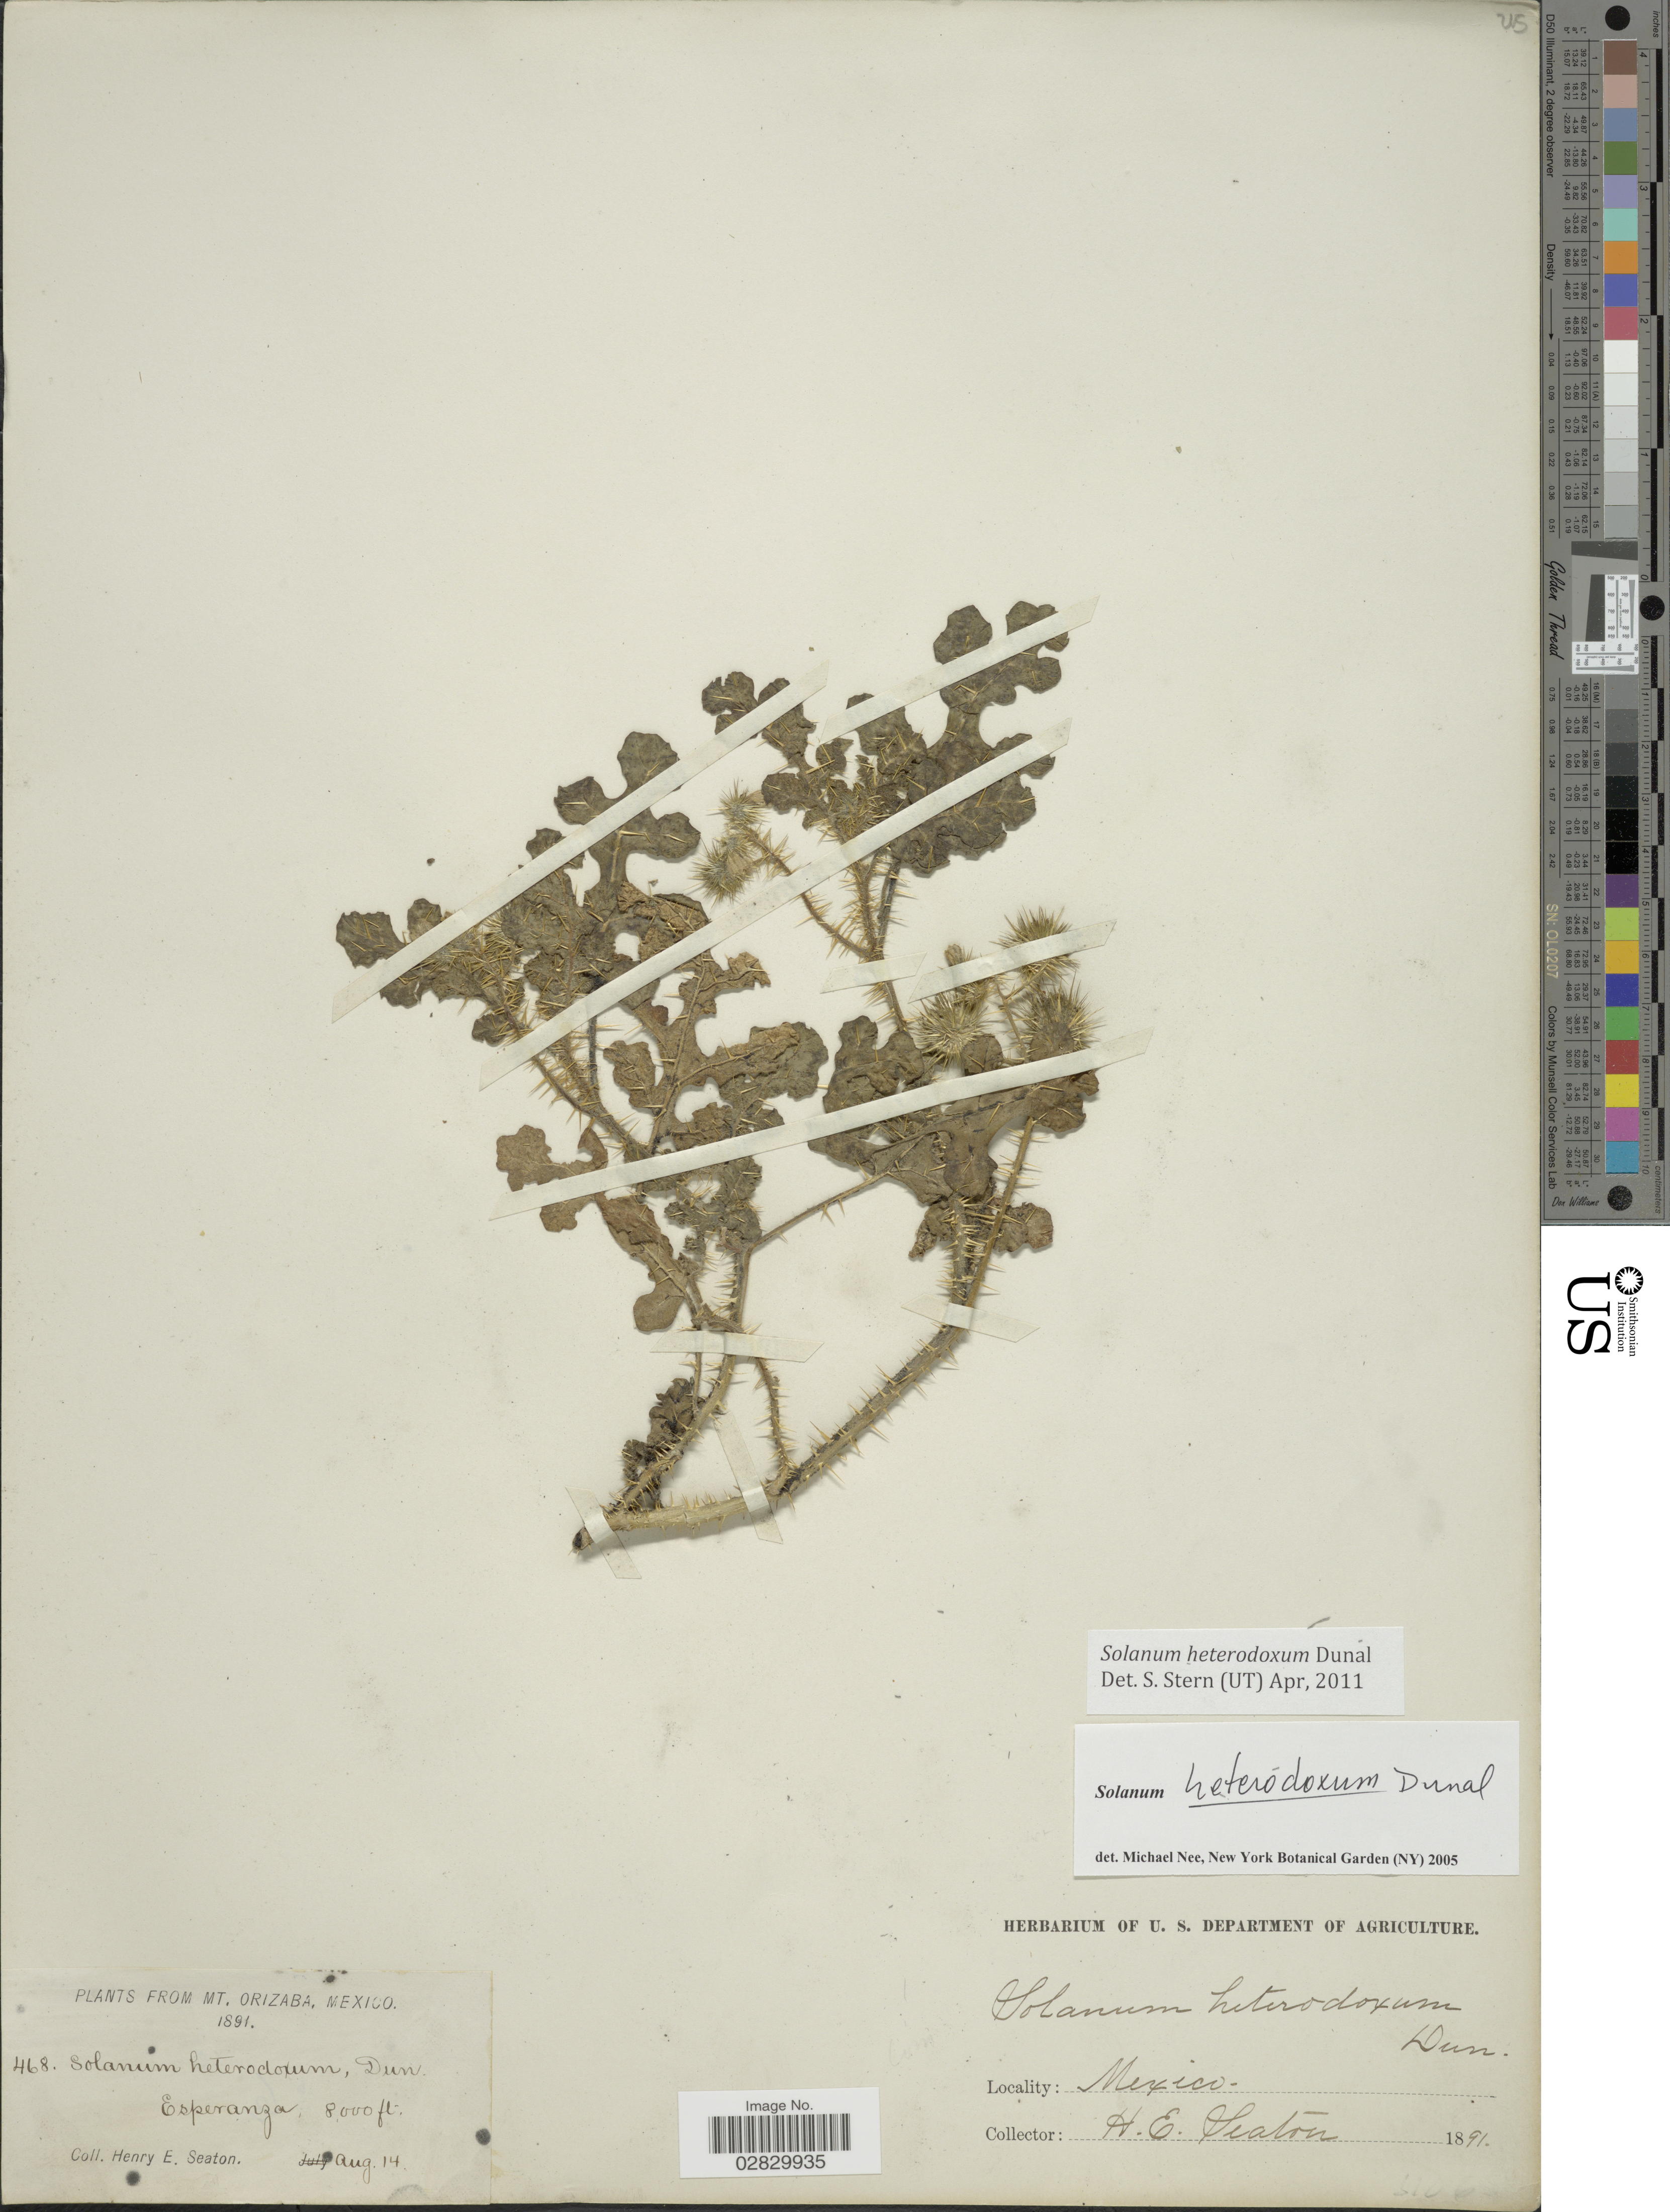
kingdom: Plantae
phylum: Tracheophyta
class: Magnoliopsida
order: Solanales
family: Solanaceae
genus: Solanum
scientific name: Solanum heterodoxum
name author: Dunal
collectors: H. E. Seaton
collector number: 468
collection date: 1891-08-14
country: Mexico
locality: Mt. Orizaba, Esperanza.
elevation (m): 2438